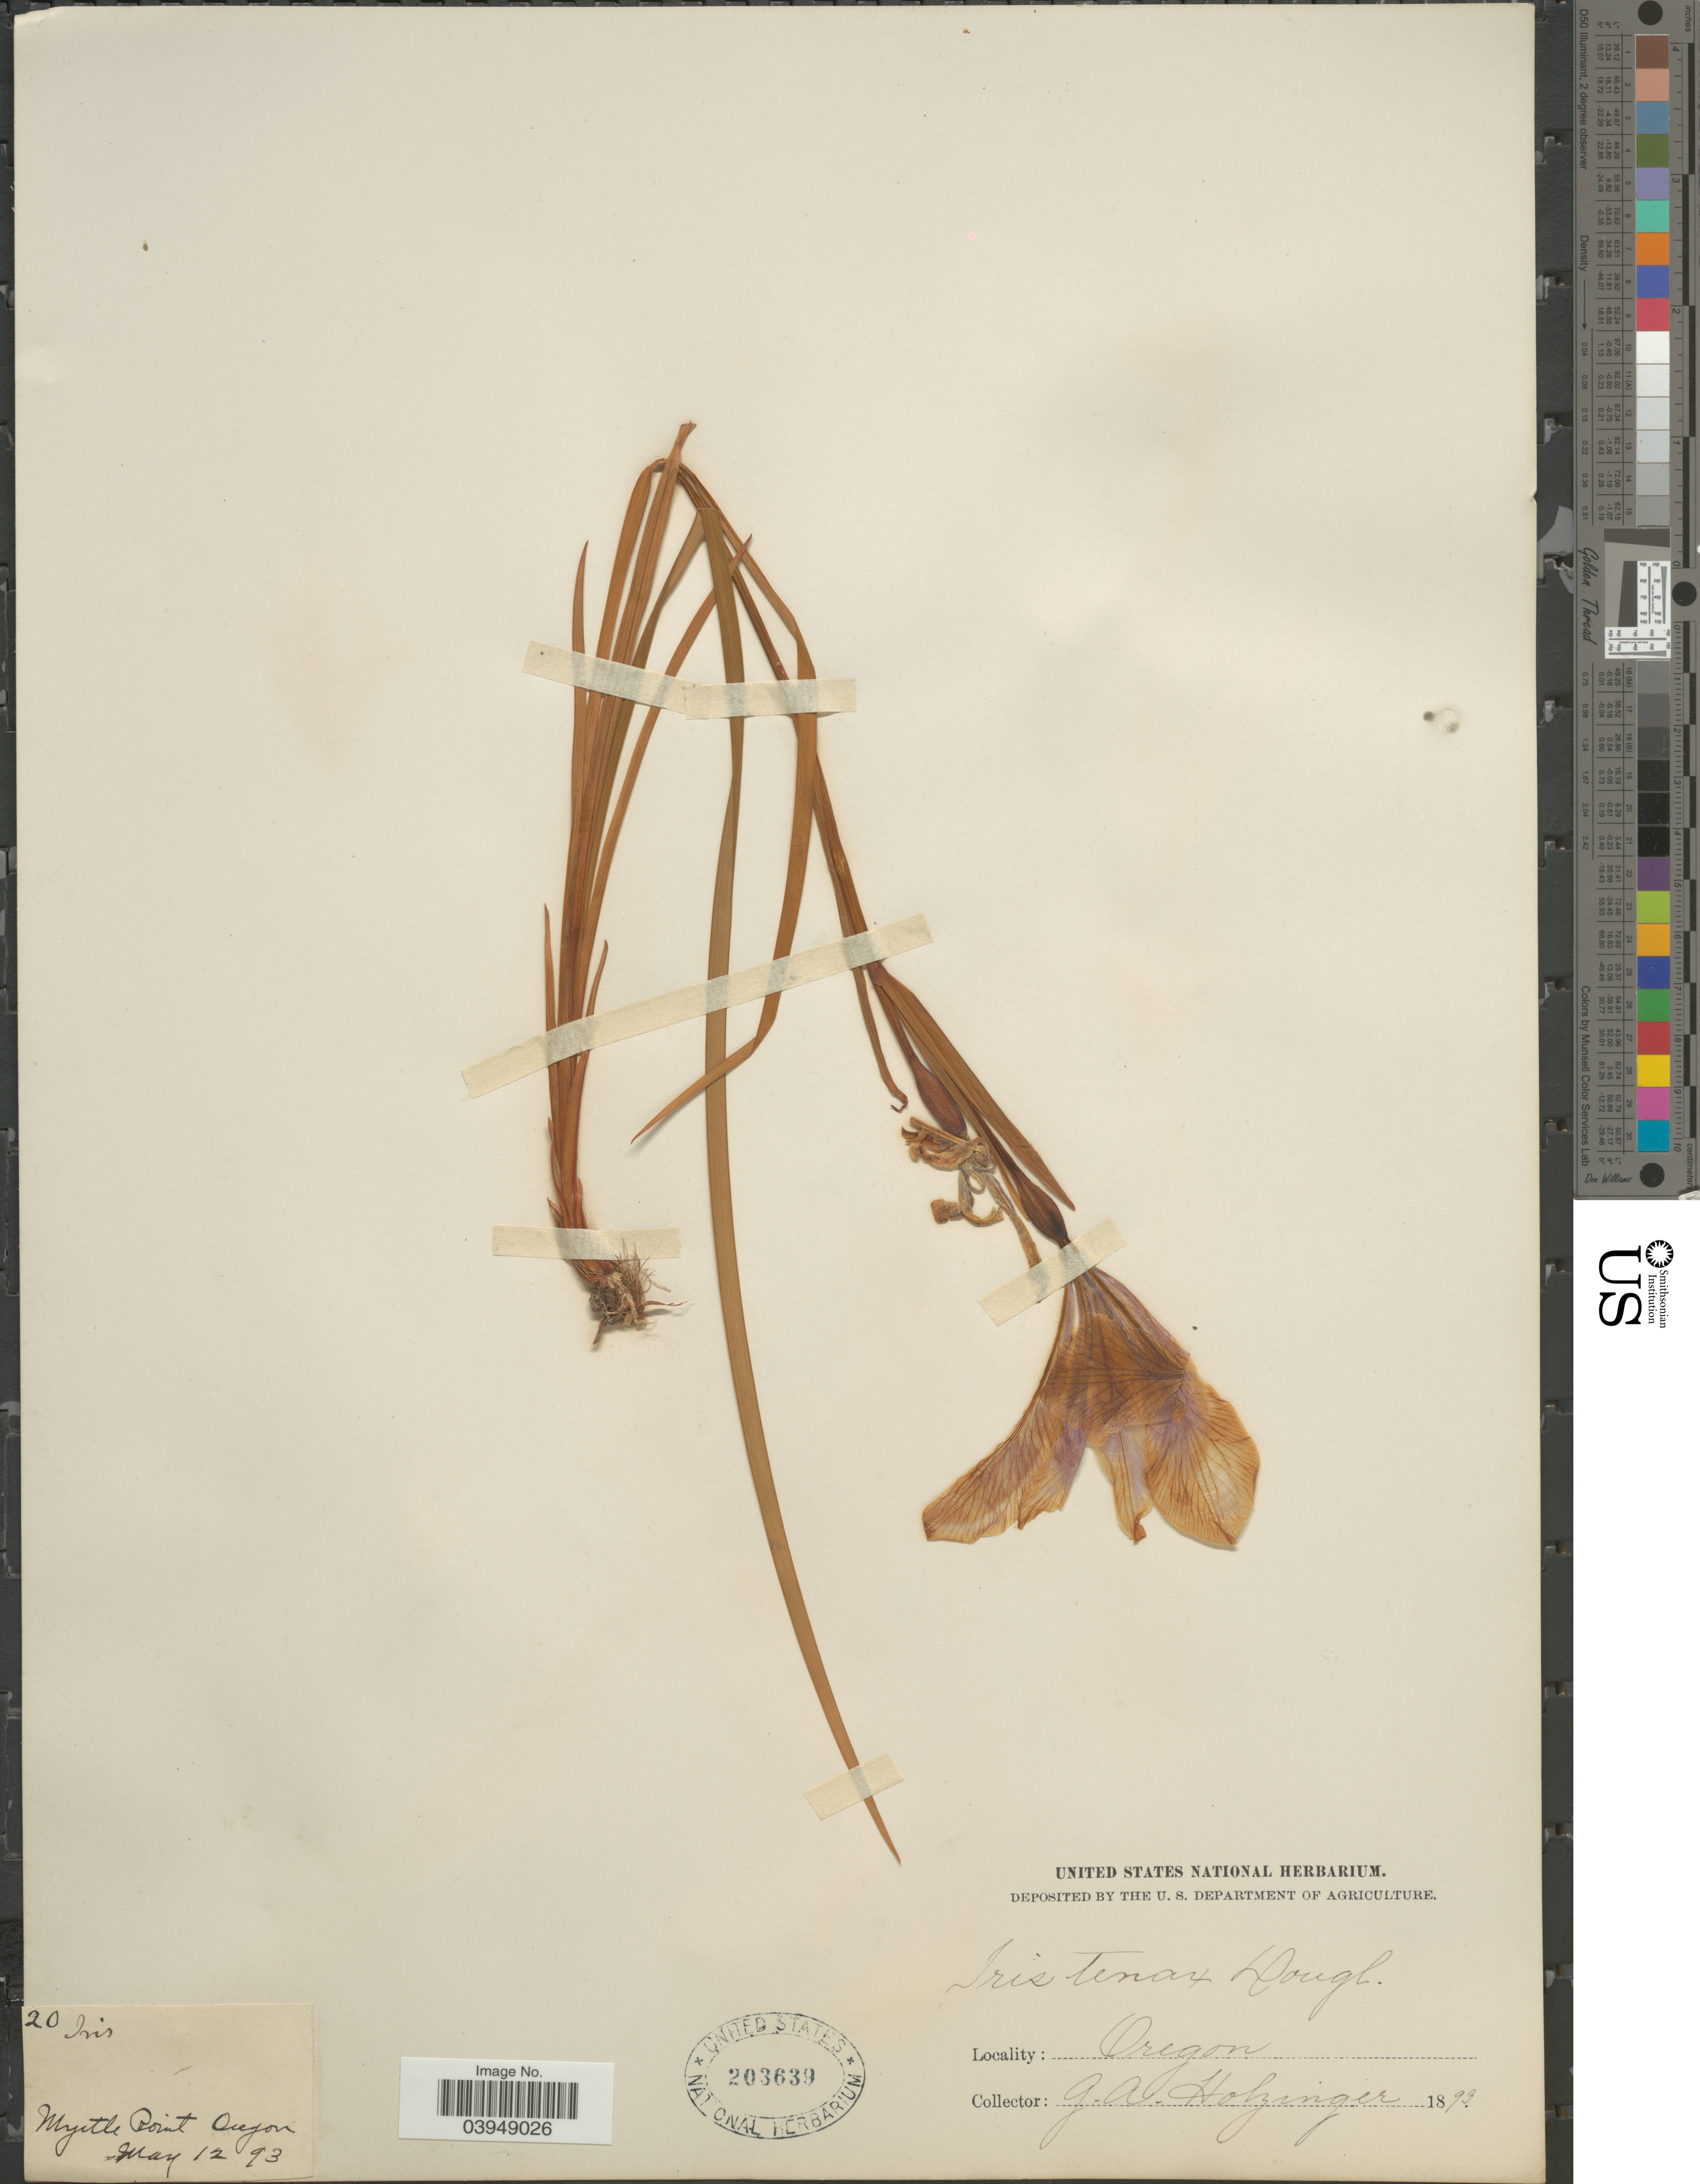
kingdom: Plantae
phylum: Tracheophyta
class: Liliopsida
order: Asparagales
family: Iridaceae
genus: Iris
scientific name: Iris tenax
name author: Douglas ex Lindl.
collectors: G. A. Holzinger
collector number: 20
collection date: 1893-05-12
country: United States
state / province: Oregon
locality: Myrtle Point.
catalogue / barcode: US 203639